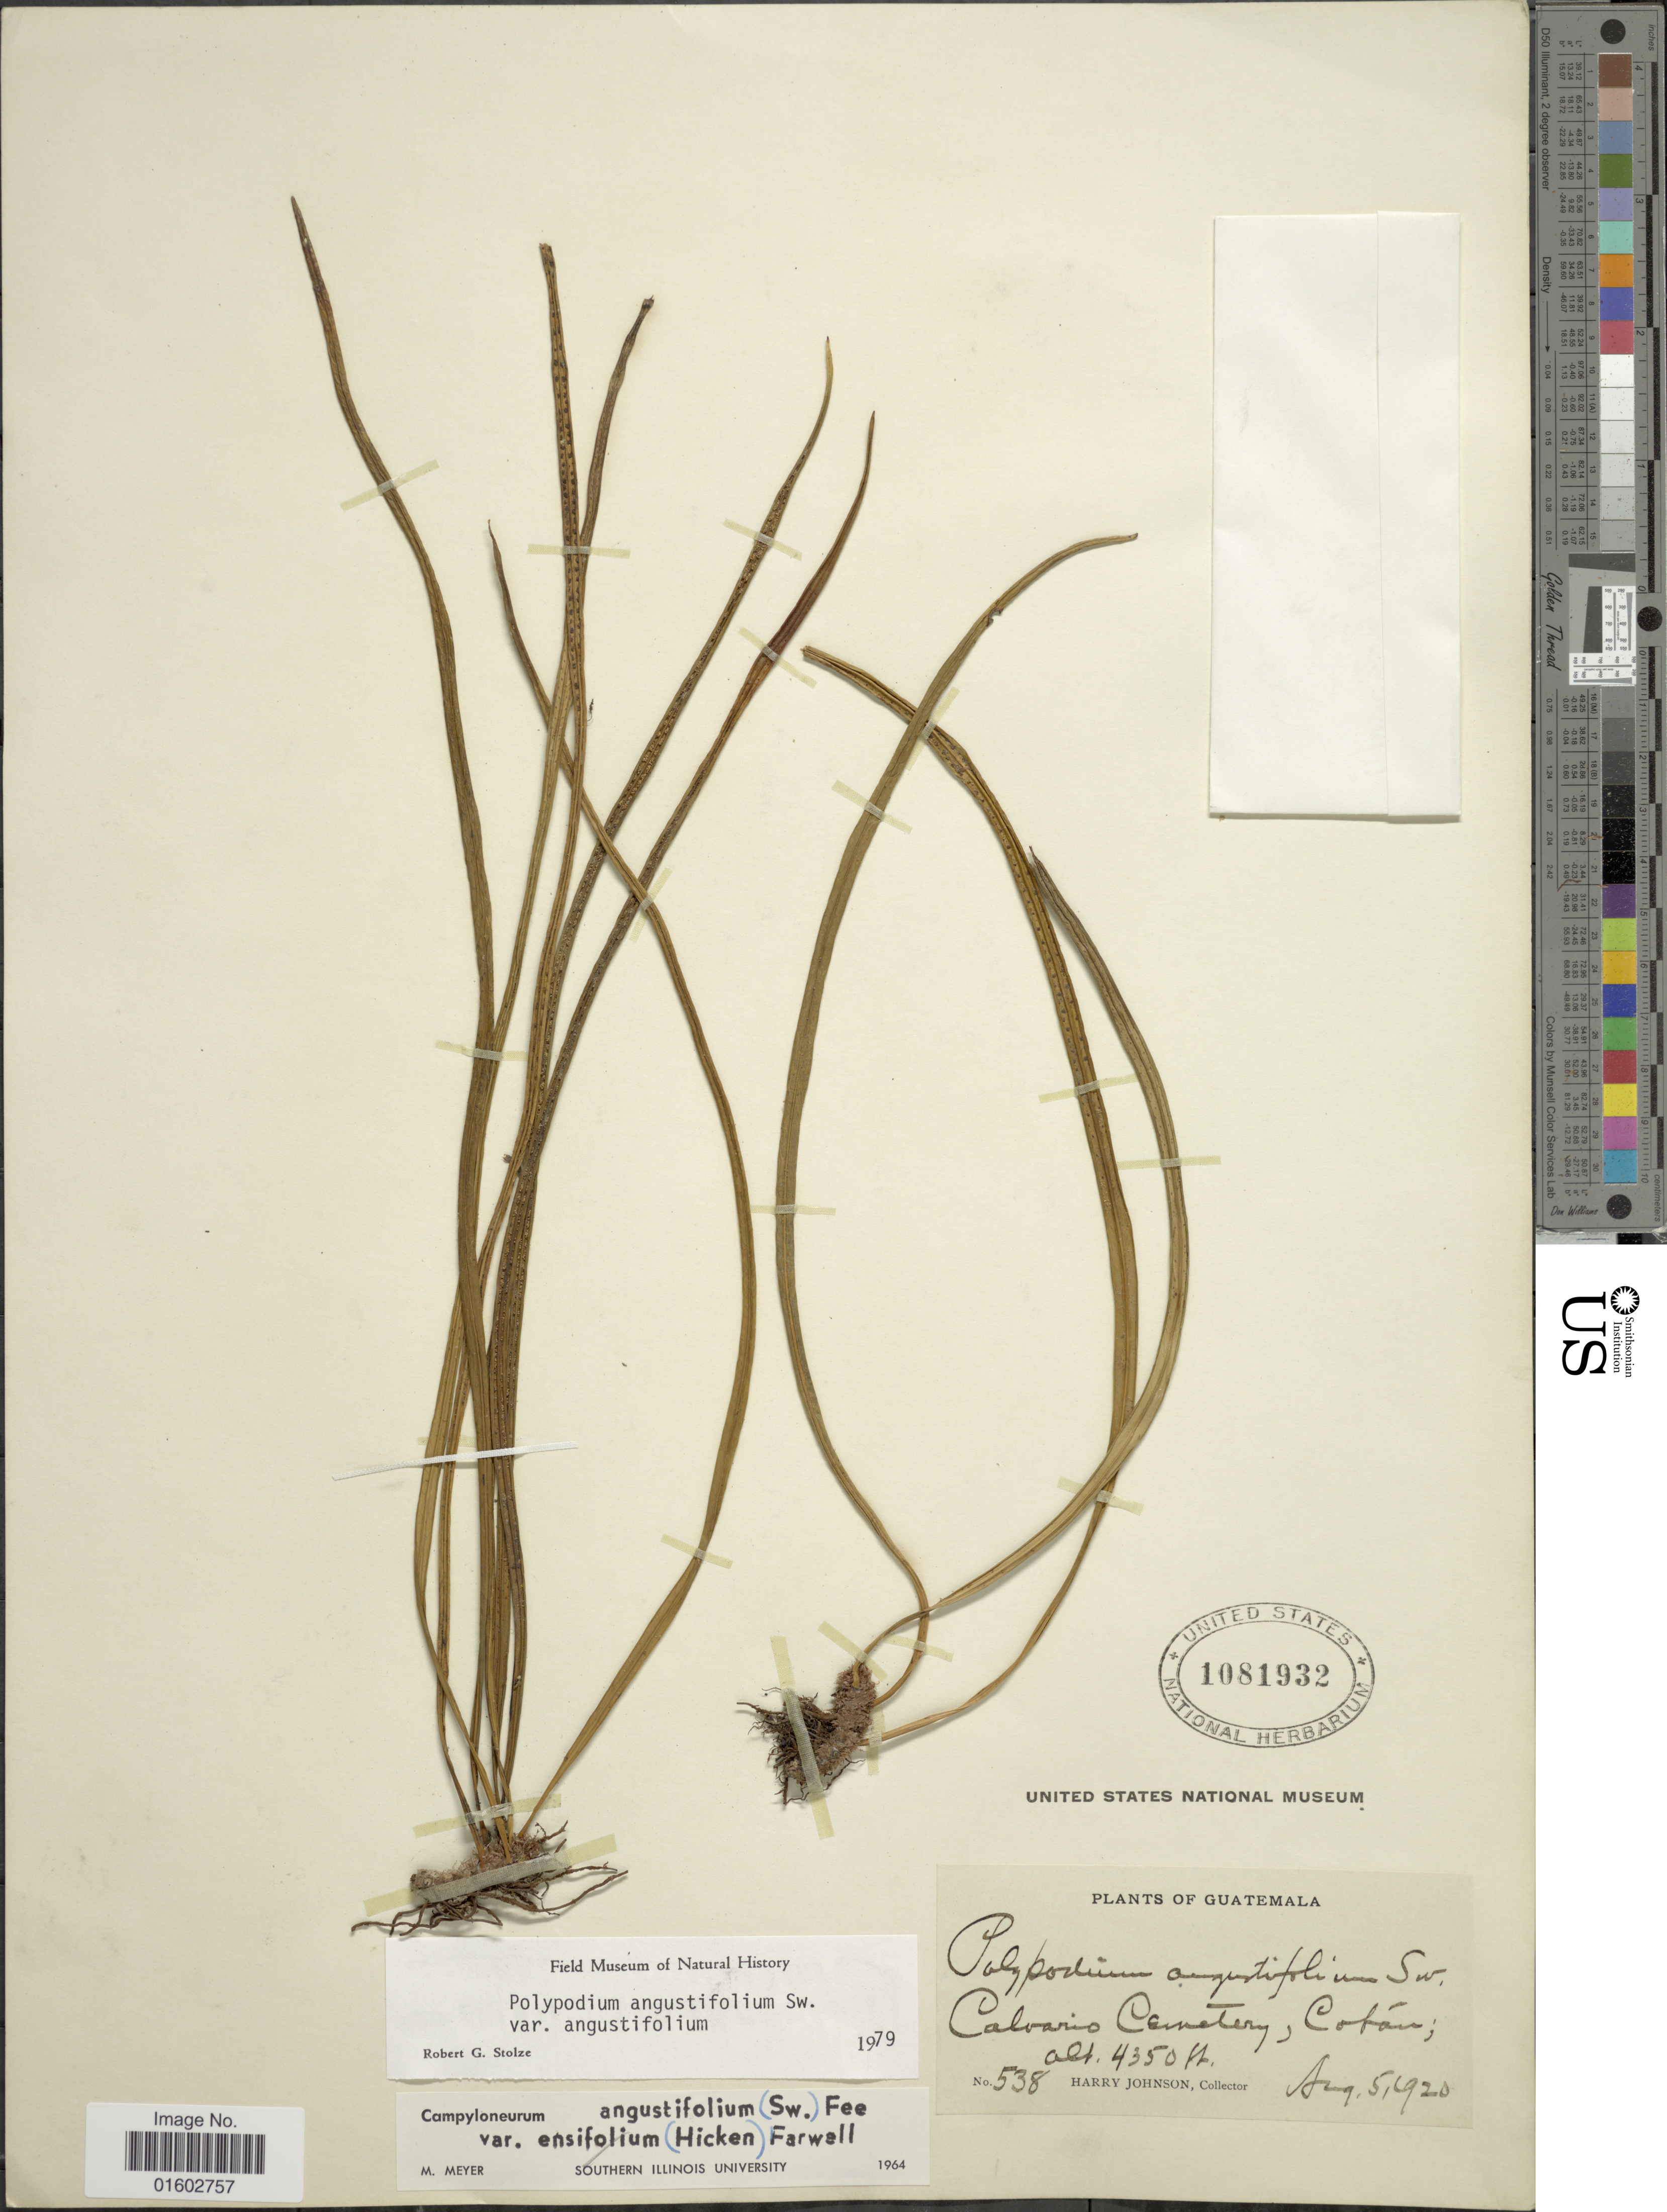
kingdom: Plantae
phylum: Tracheophyta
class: Polypodiopsida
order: Polypodiales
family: Polypodiaceae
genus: Campyloneurum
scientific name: Campyloneurum angustifolium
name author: (Sw.) Fée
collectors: H. Johnson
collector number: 538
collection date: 1920-08-05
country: Guatemala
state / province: Alta Verapaz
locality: Calvario Cemetery, Coban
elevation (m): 1326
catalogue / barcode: US 1081932